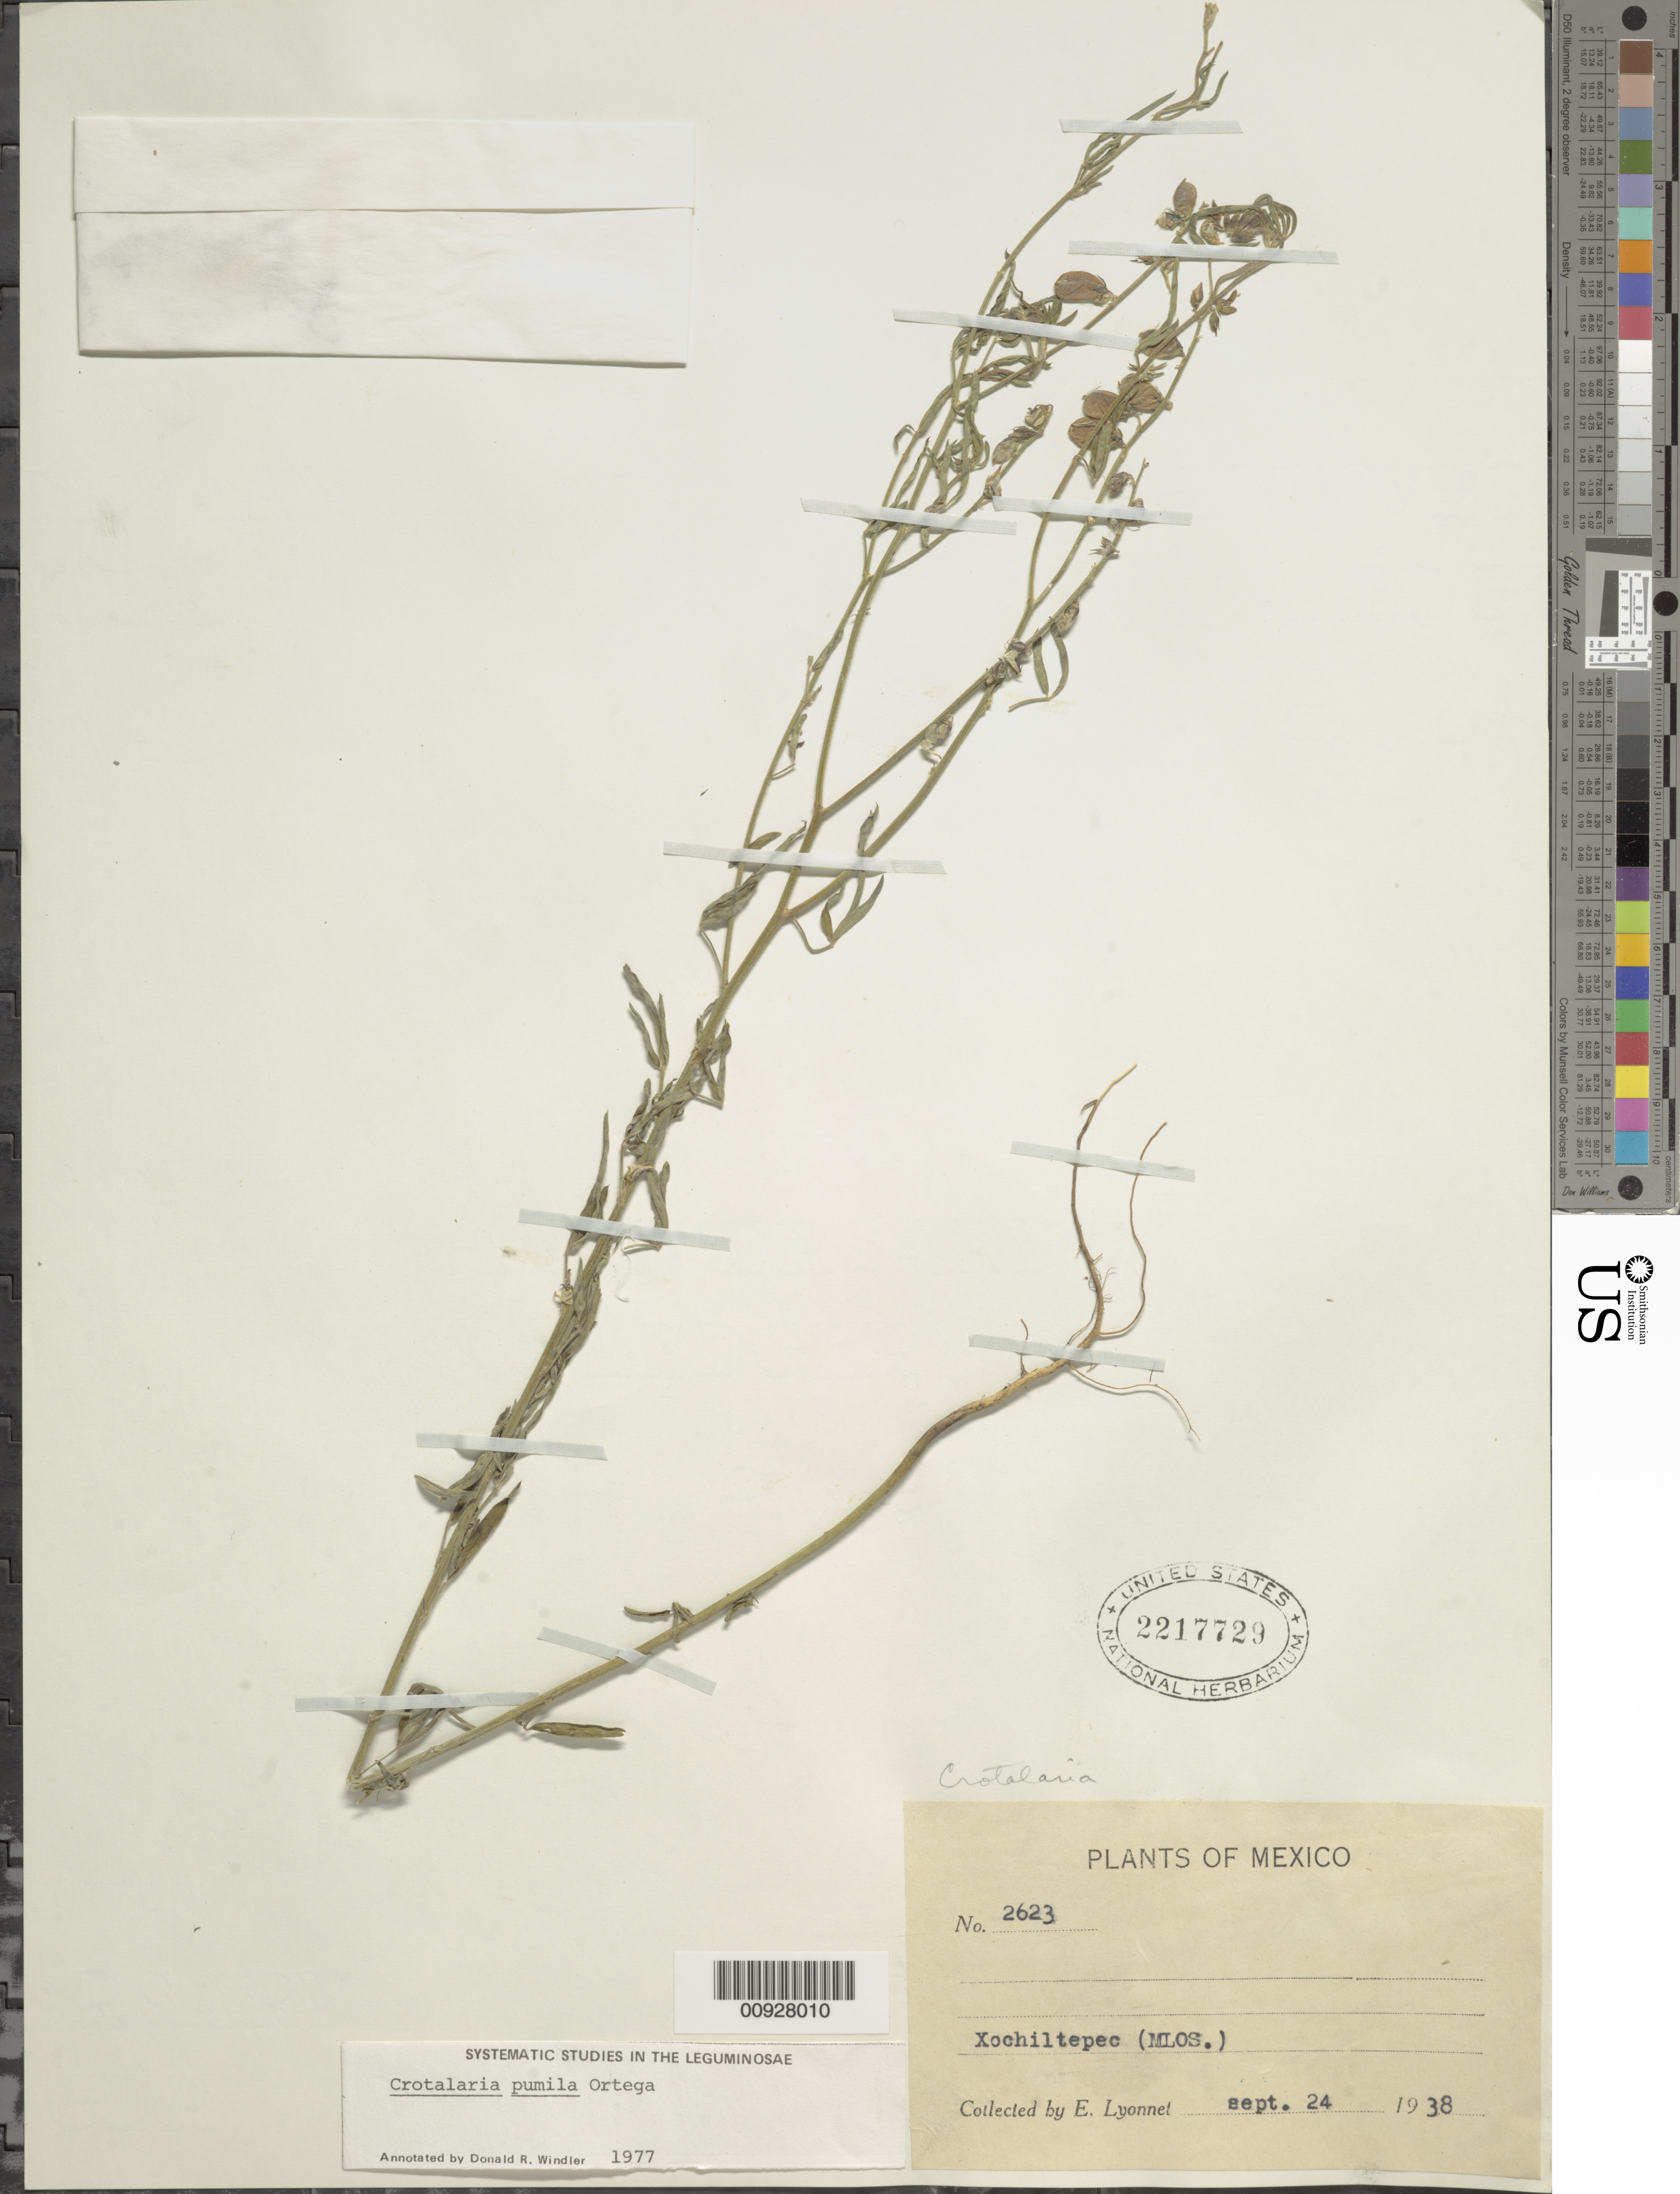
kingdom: Plantae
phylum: Tracheophyta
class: Magnoliopsida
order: Fabales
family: Fabaceae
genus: Crotalaria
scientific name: Crotalaria pumila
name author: Ortega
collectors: Bro. E. Lyonnet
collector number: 2623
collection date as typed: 24 Sep 1938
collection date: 1938-09-24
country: Mexico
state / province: Morelos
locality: Xochiltepec (Morelos).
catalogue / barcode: US 2217729